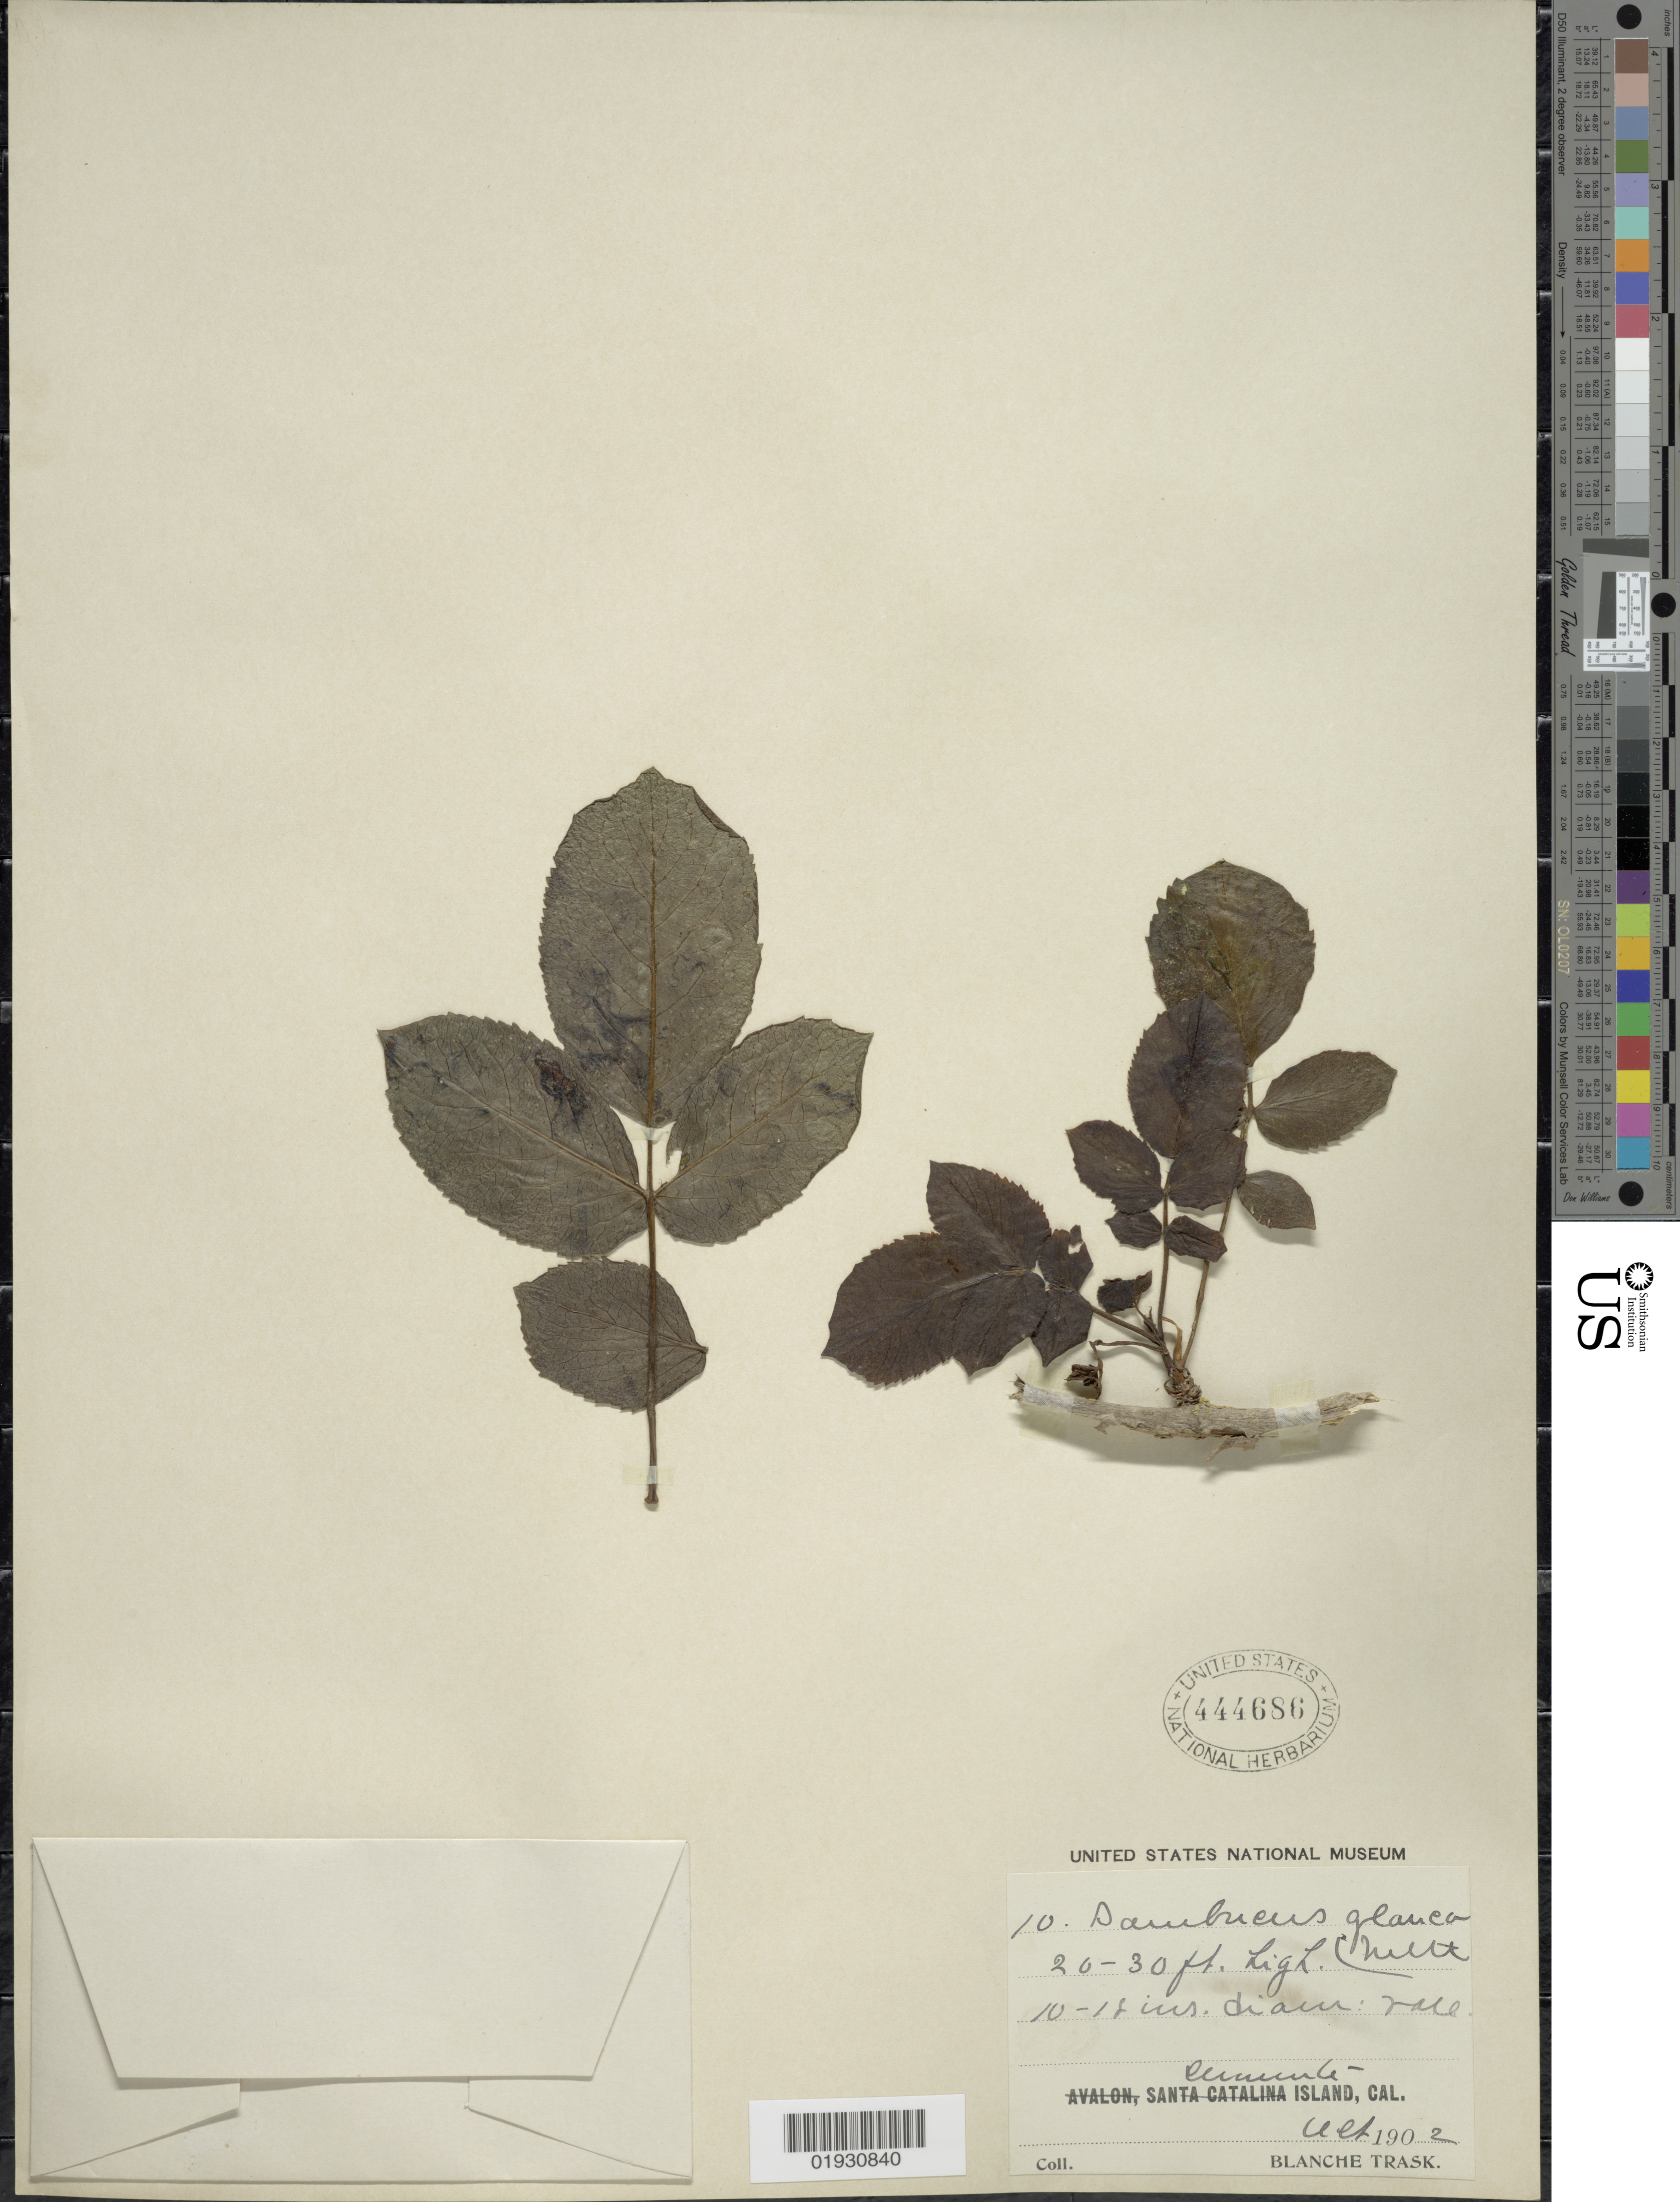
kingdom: Plantae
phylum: Tracheophyta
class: Magnoliopsida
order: Dipsacales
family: Viburnaceae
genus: Sambucus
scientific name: Sambucus cerulea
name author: Raf.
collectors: B. Trask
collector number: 10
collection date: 1902-10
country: United States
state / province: California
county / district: Orange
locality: Clemente Island.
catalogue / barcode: US 444686